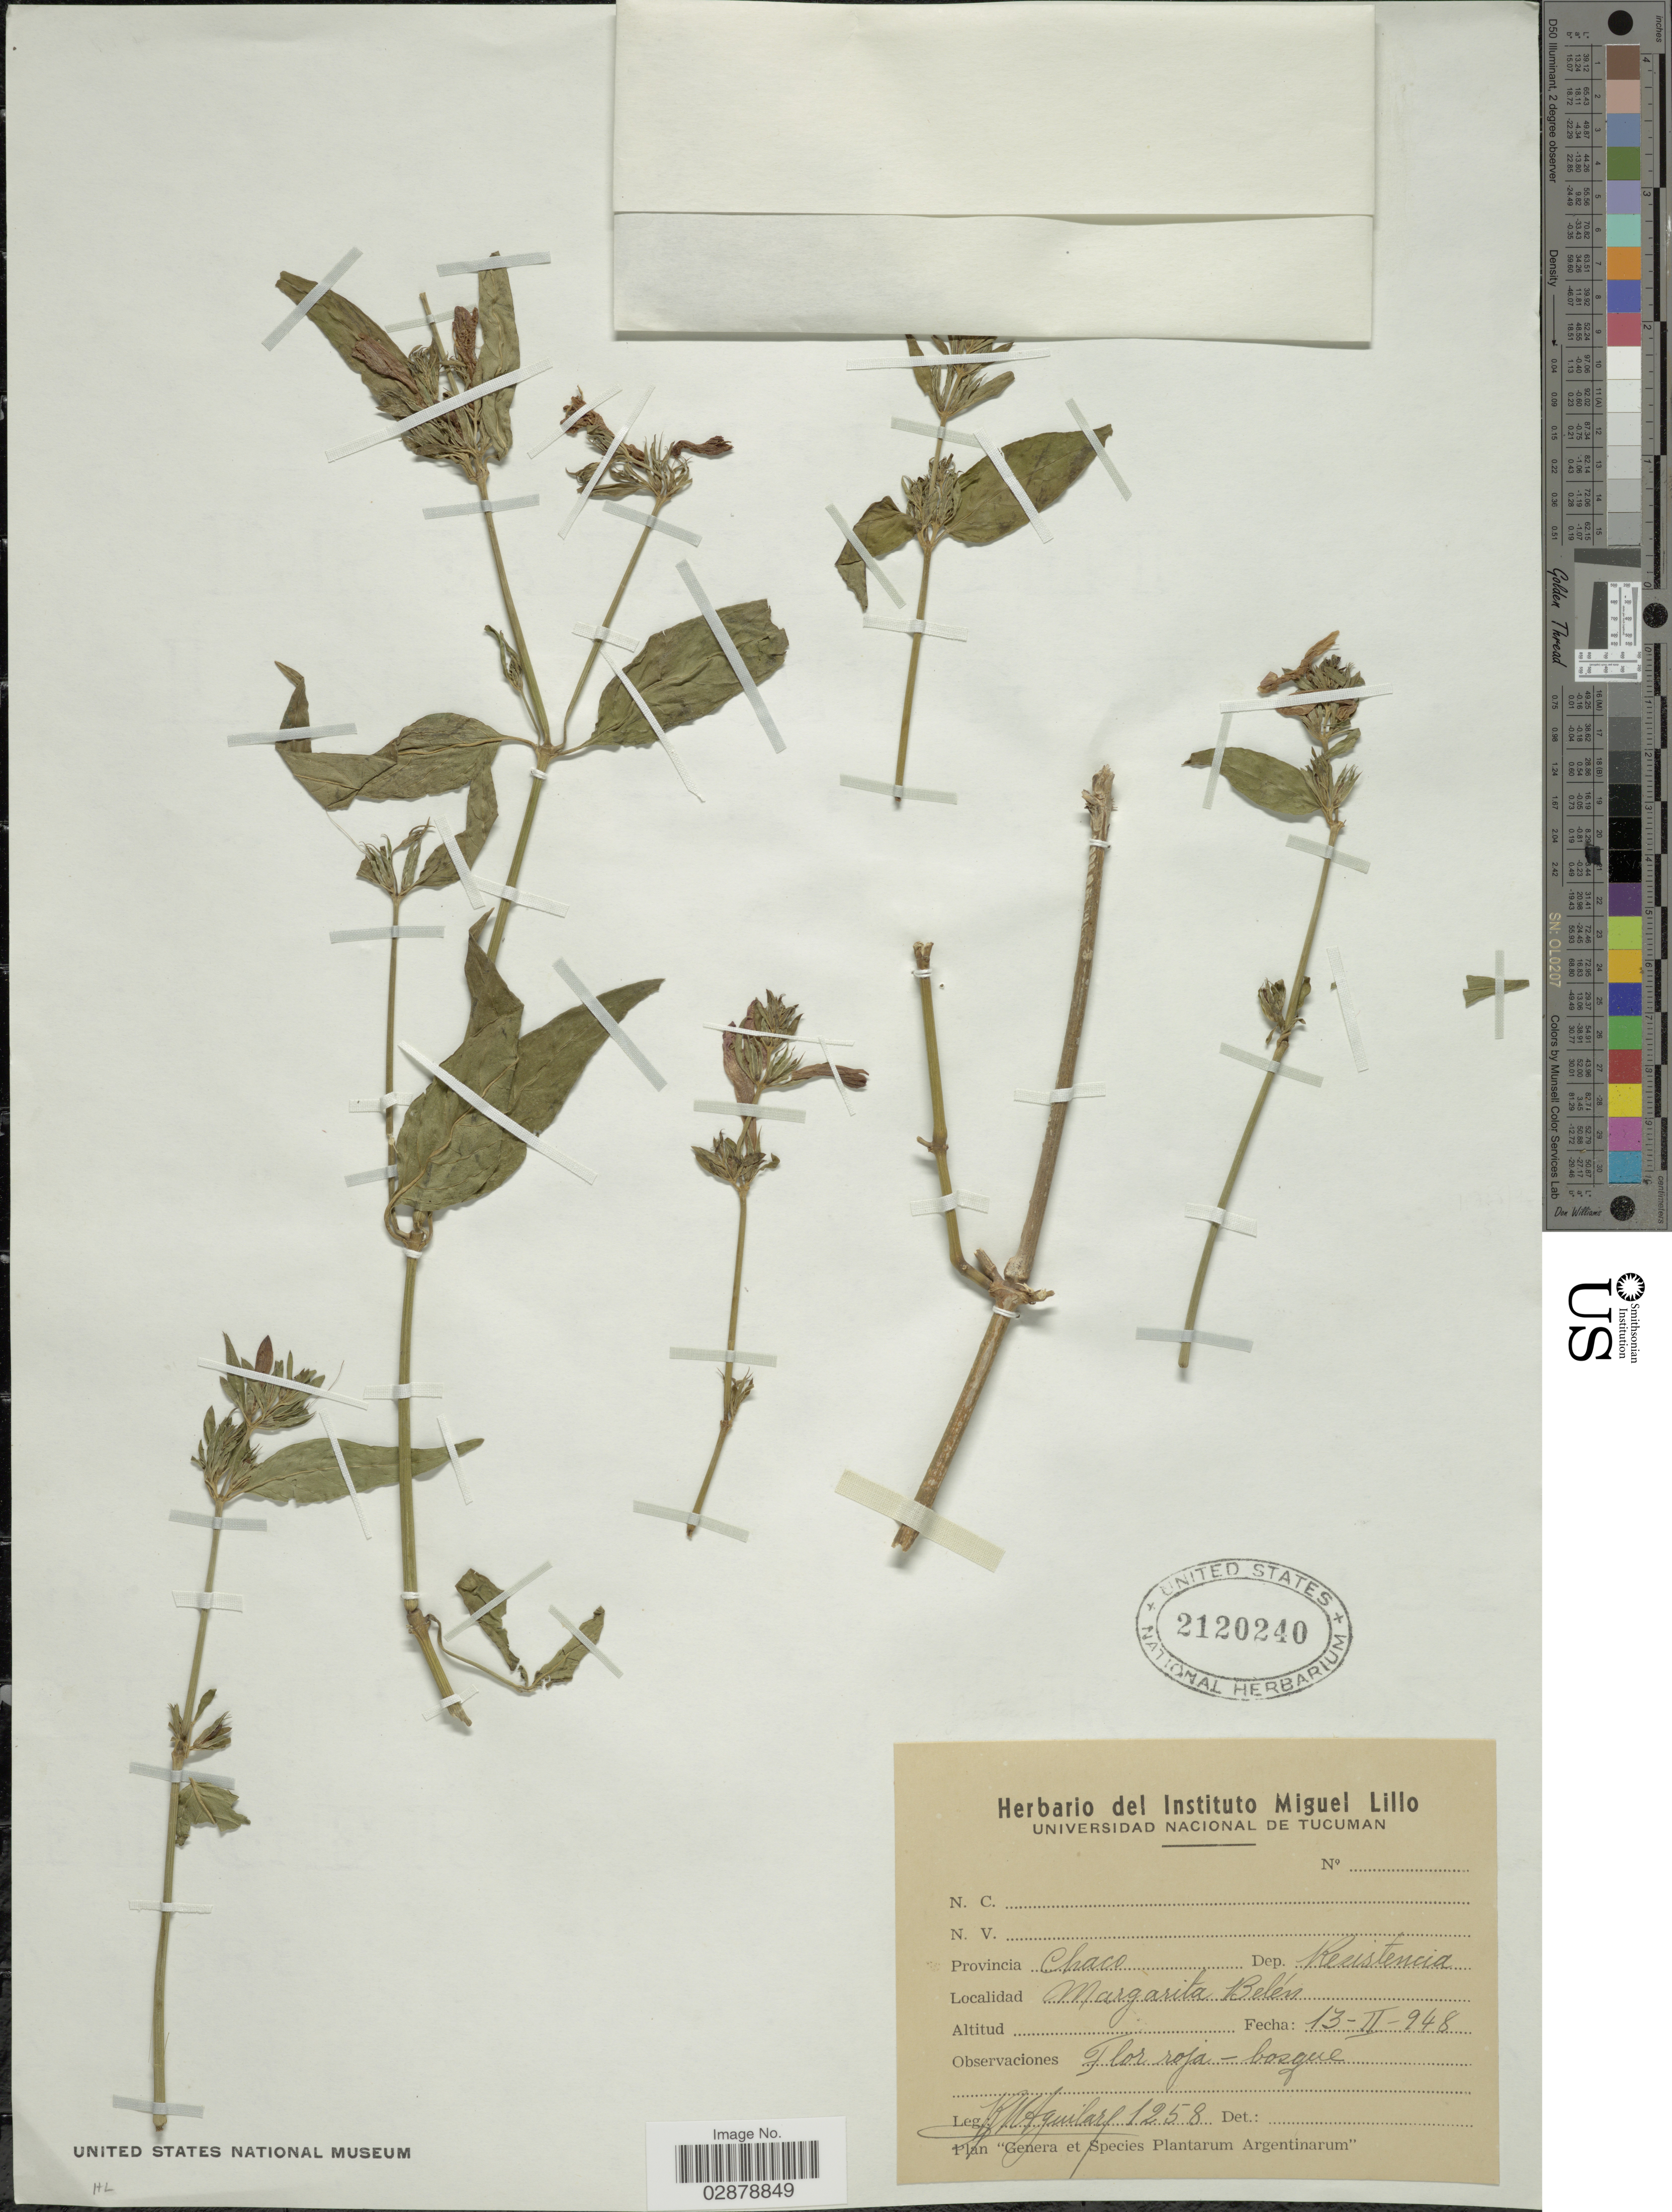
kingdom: Plantae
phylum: Tracheophyta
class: Magnoliopsida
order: Lamiales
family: Acanthaceae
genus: Justicia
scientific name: Justicia dumetorum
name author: Morong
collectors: R. Aguilar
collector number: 1258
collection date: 1948-02-13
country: Argentina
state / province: Chaco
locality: Dep. Resistencia. Margarita Belén.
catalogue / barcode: US 2120240